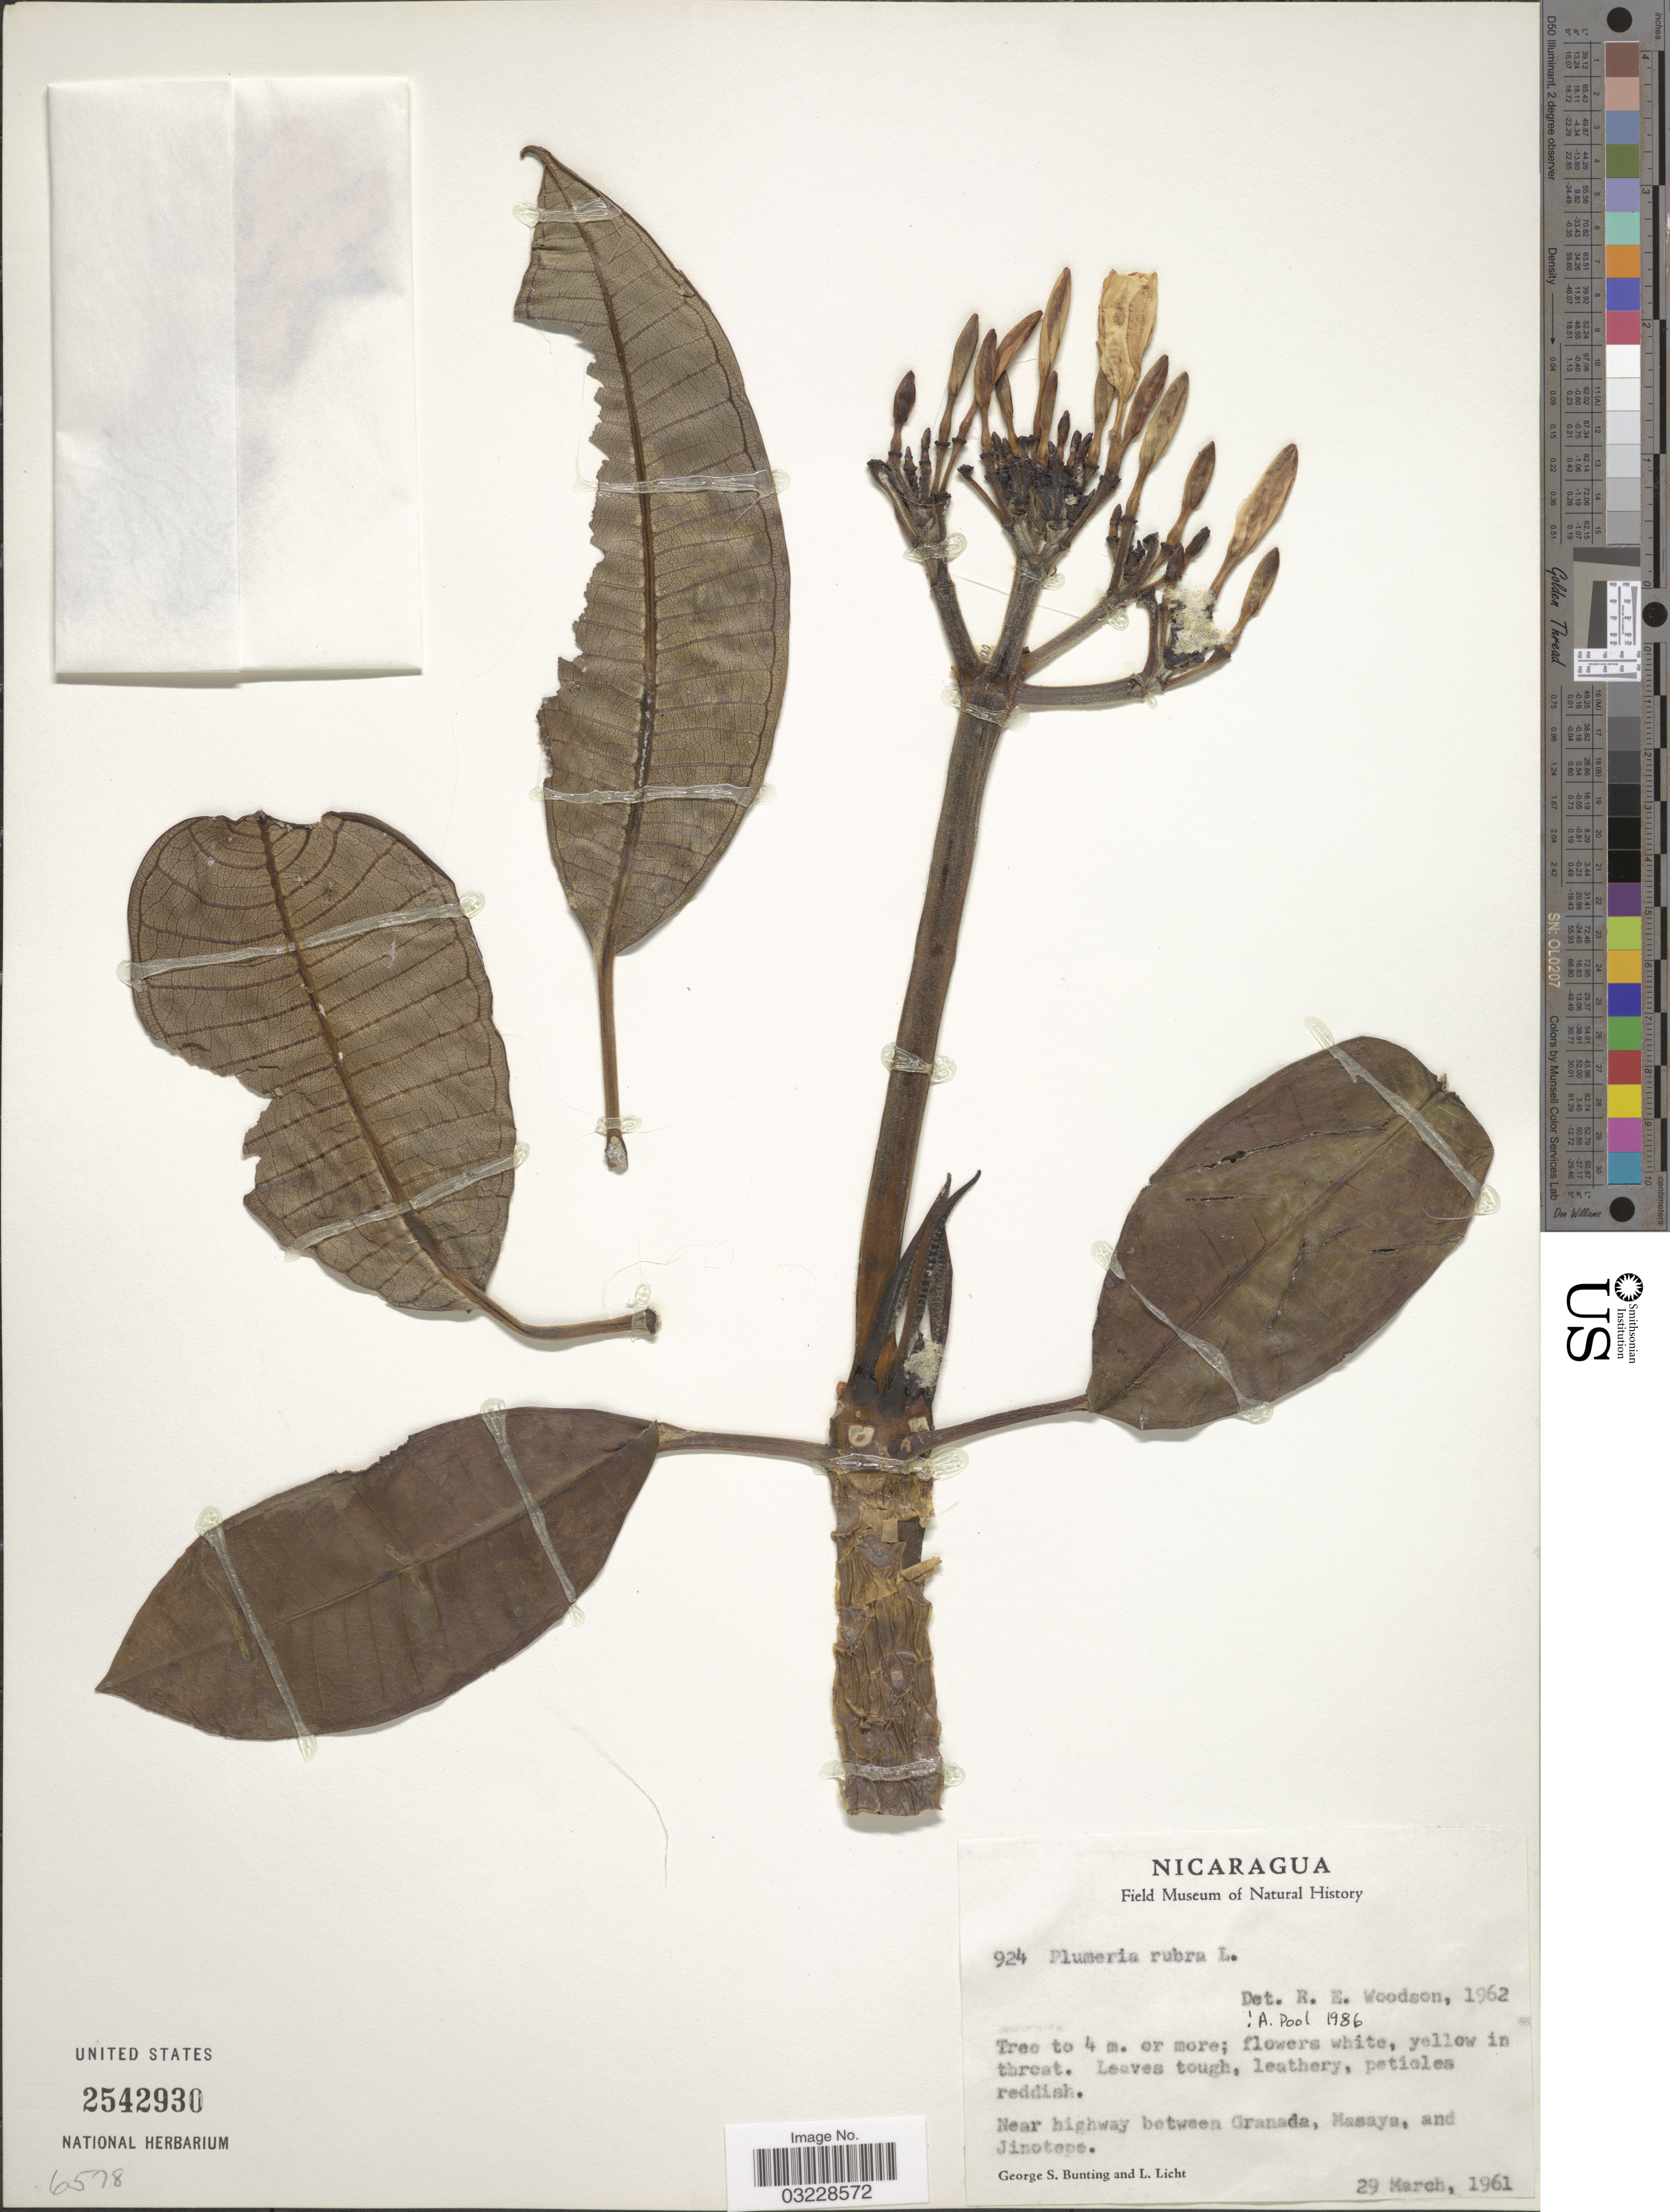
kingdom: Plantae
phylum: Tracheophyta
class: Magnoliopsida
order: Gentianales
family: Apocynaceae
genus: Plumeria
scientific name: Plumeria rubra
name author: L.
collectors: G. S. Bunting & L. Licht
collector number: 924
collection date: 1961-03-29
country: Nicaragua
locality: Near highway between Granada, Masaya, and Jinotepe.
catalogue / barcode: US 2542930